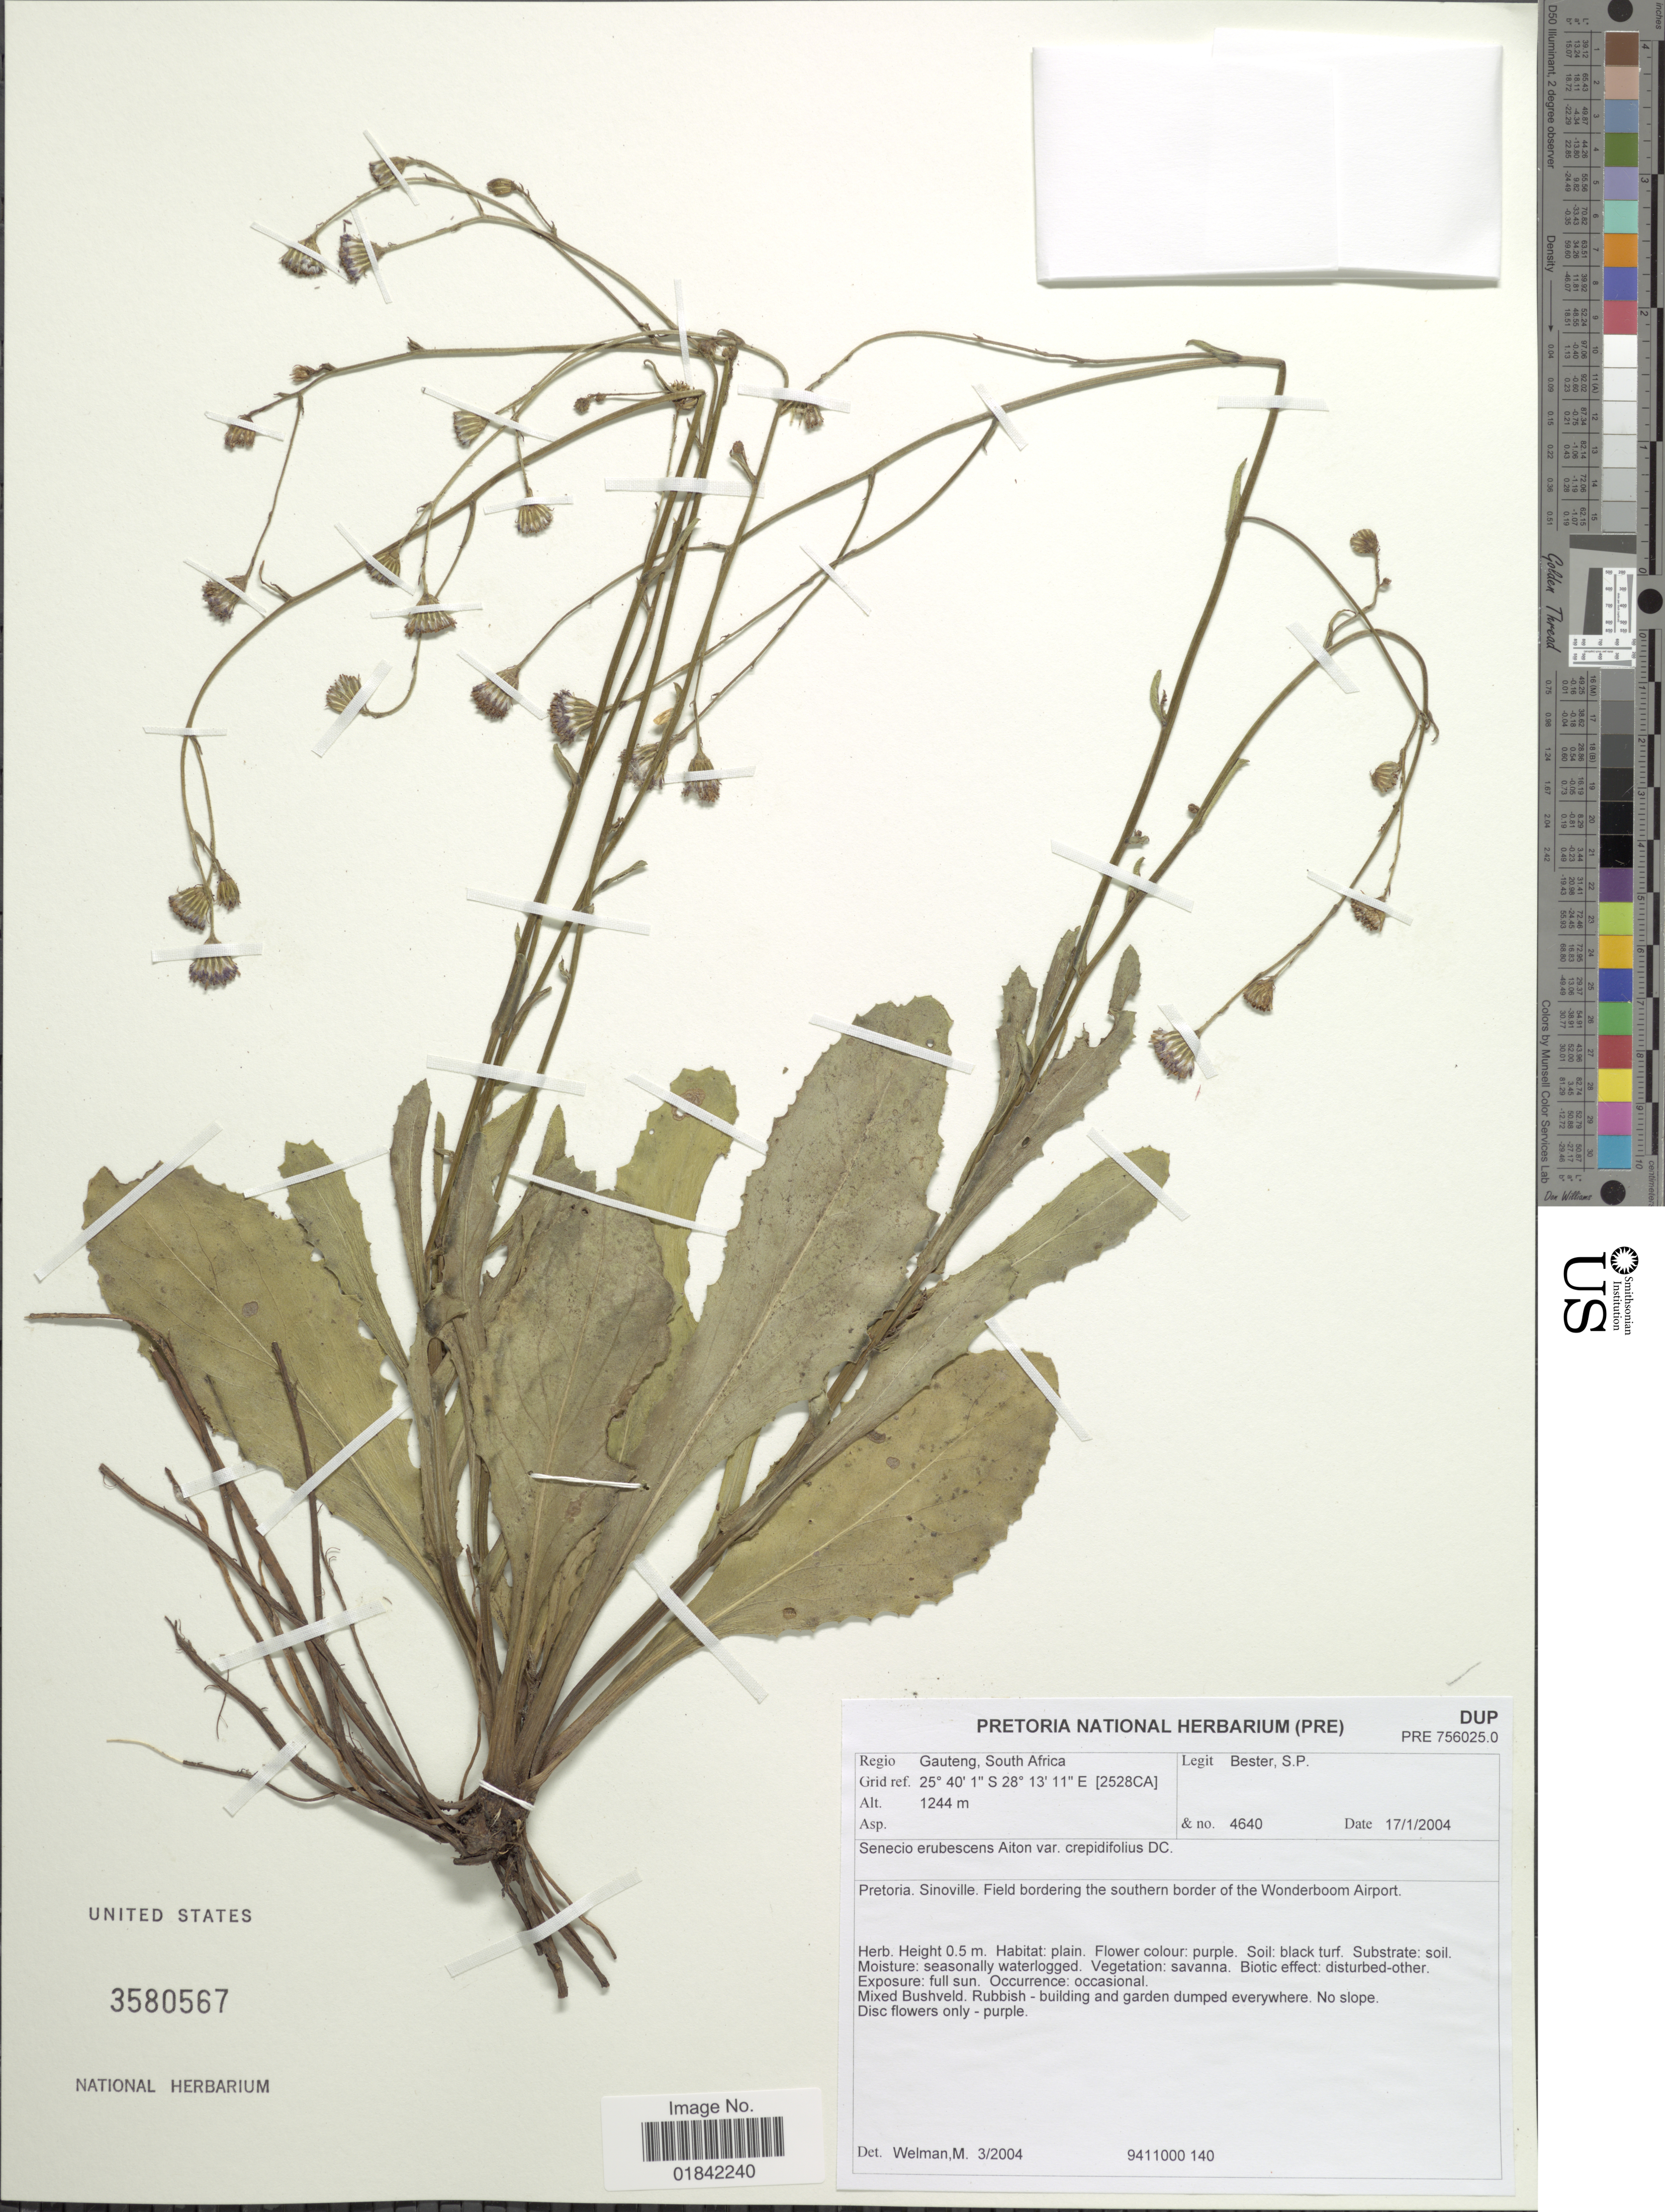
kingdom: Plantae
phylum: Tracheophyta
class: Magnoliopsida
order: Asterales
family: Asteraceae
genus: Senecio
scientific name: Senecio erubescens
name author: Aiton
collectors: S. Bester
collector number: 4640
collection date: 2004-01-17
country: South Africa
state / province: Gauteng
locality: Pretoria, Sinoville, Field bordering the southern border of the Wonderboom Airport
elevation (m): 1244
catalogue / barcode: US 3580567